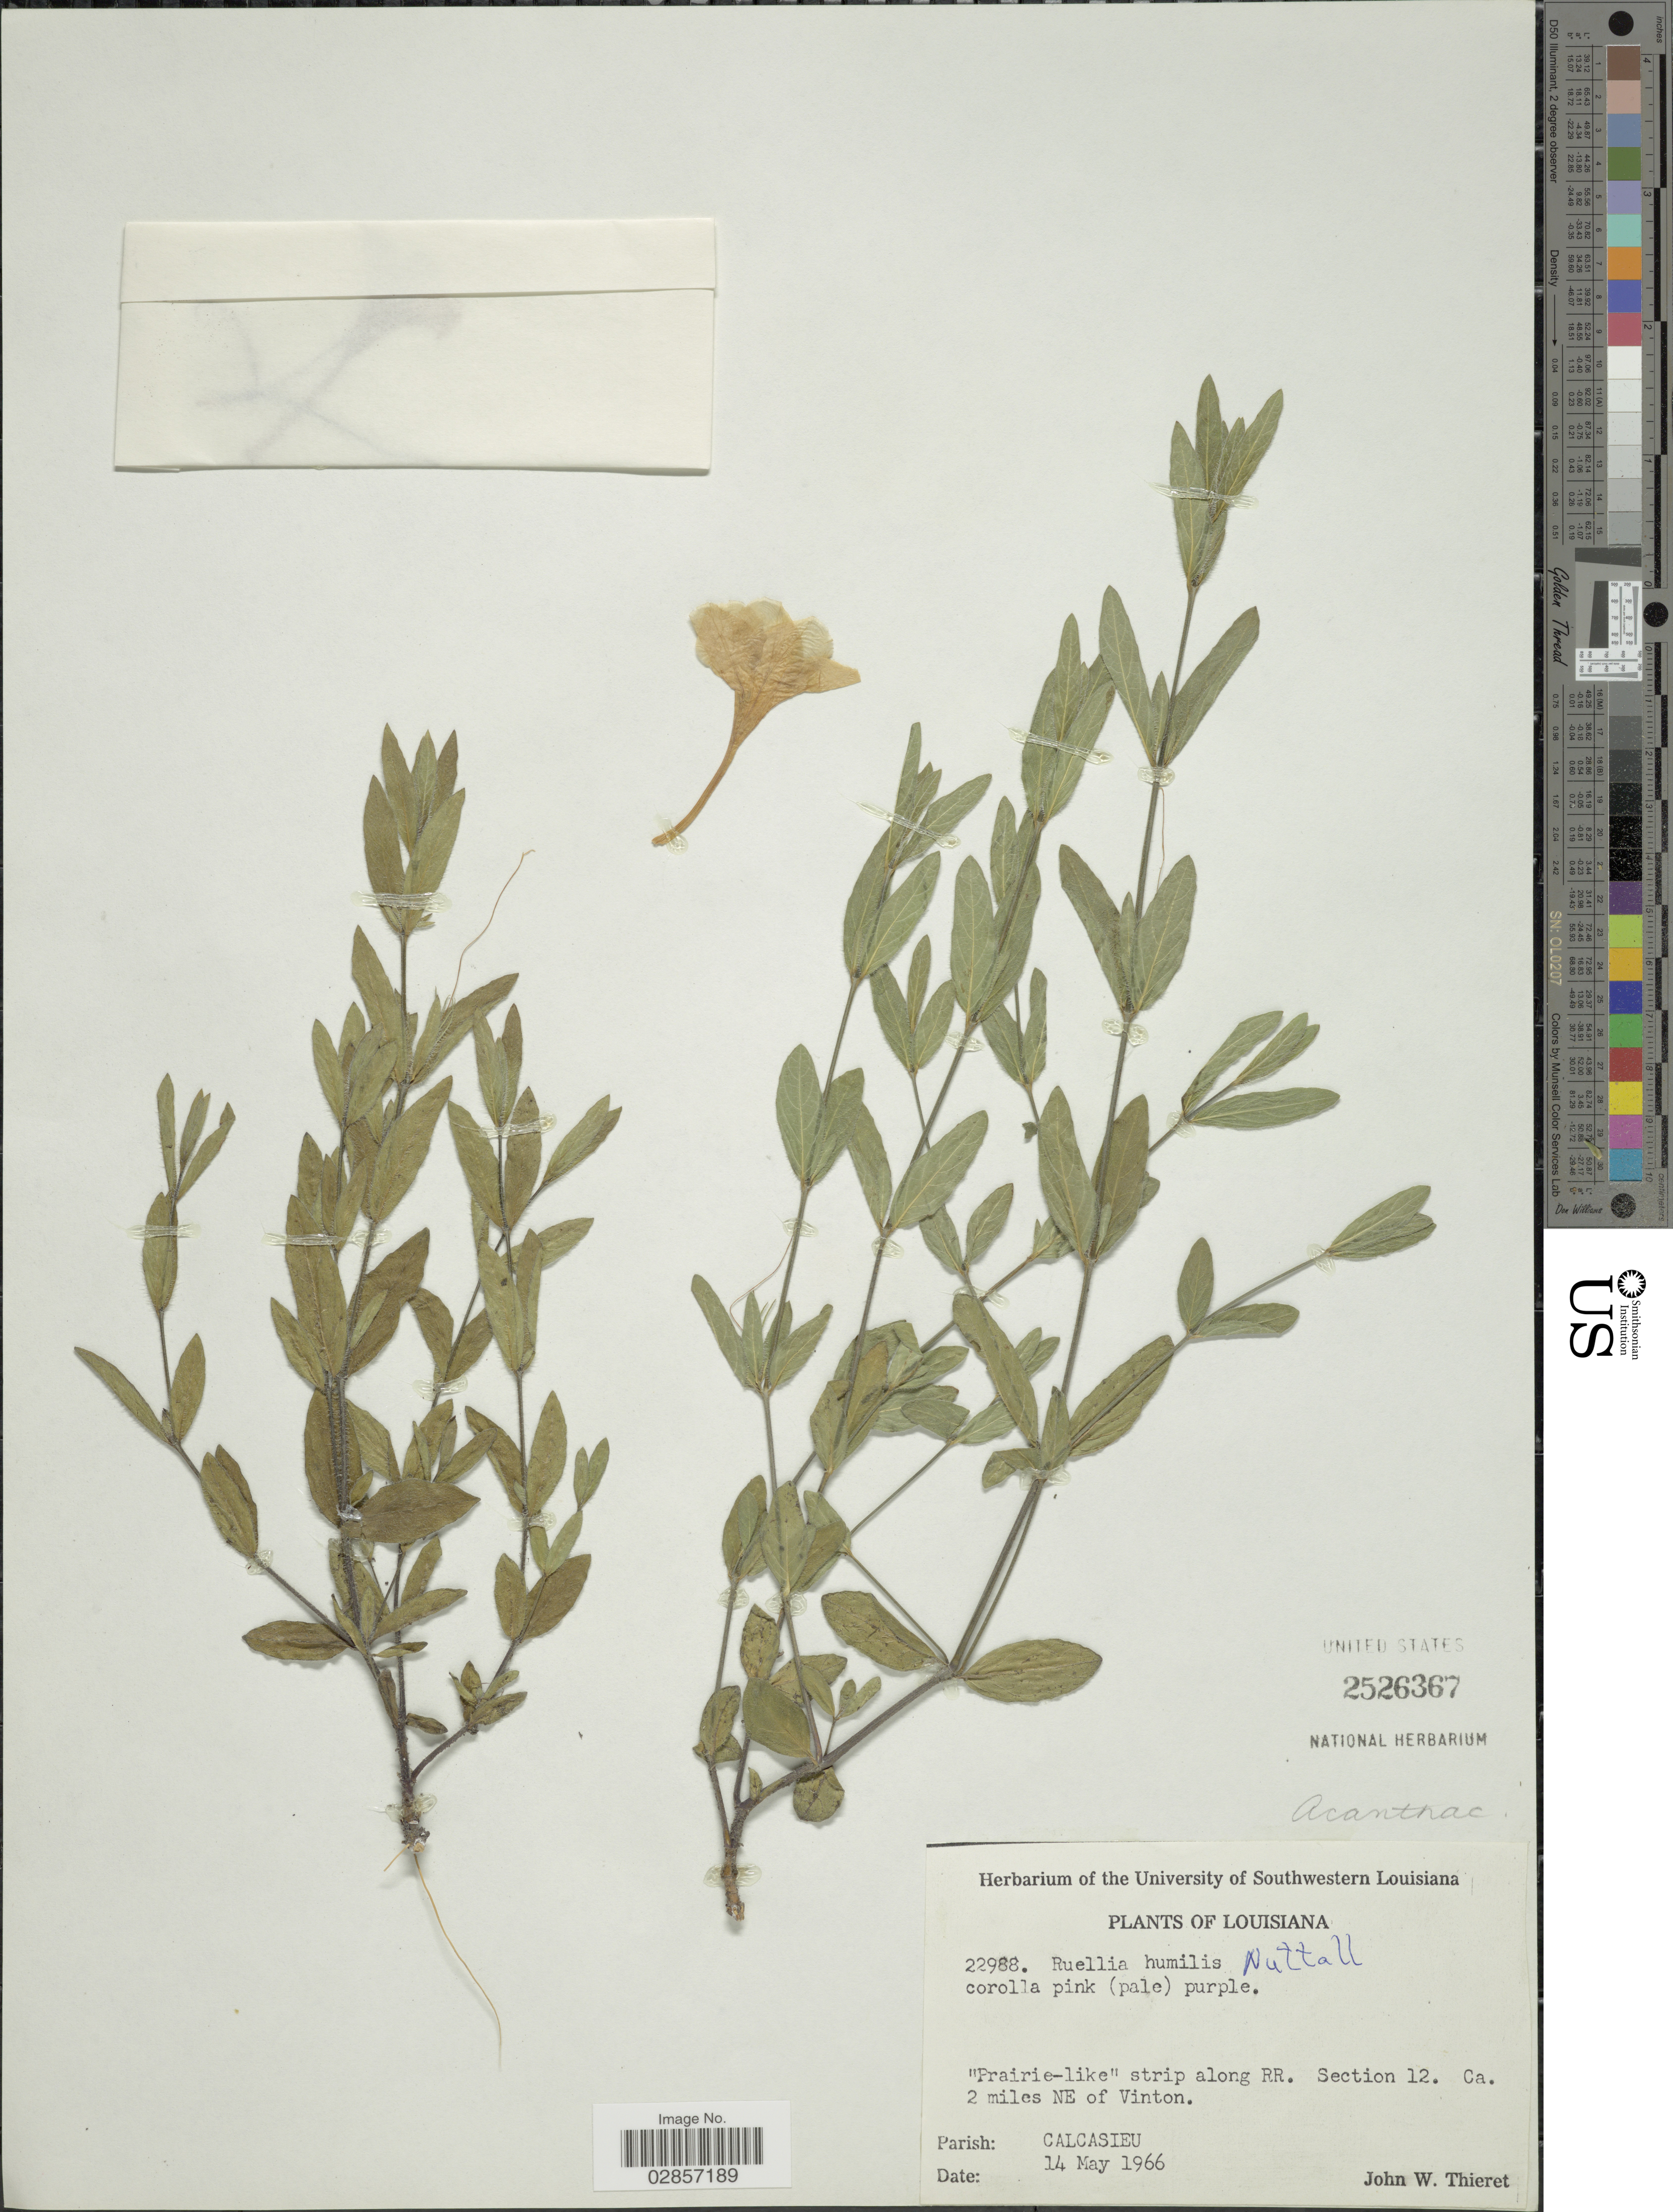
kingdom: Plantae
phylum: Tracheophyta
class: Magnoliopsida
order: Lamiales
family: Acanthaceae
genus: Ruellia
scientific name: Ruellia humilis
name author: Nutt.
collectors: J. W. Thieret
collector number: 22988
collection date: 1966-05-14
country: United States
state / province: Louisiana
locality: Strip along RR., Section 12, Ca. 2 miles NE of Vinton, Parish: Calcasieu.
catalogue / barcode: US 2526367